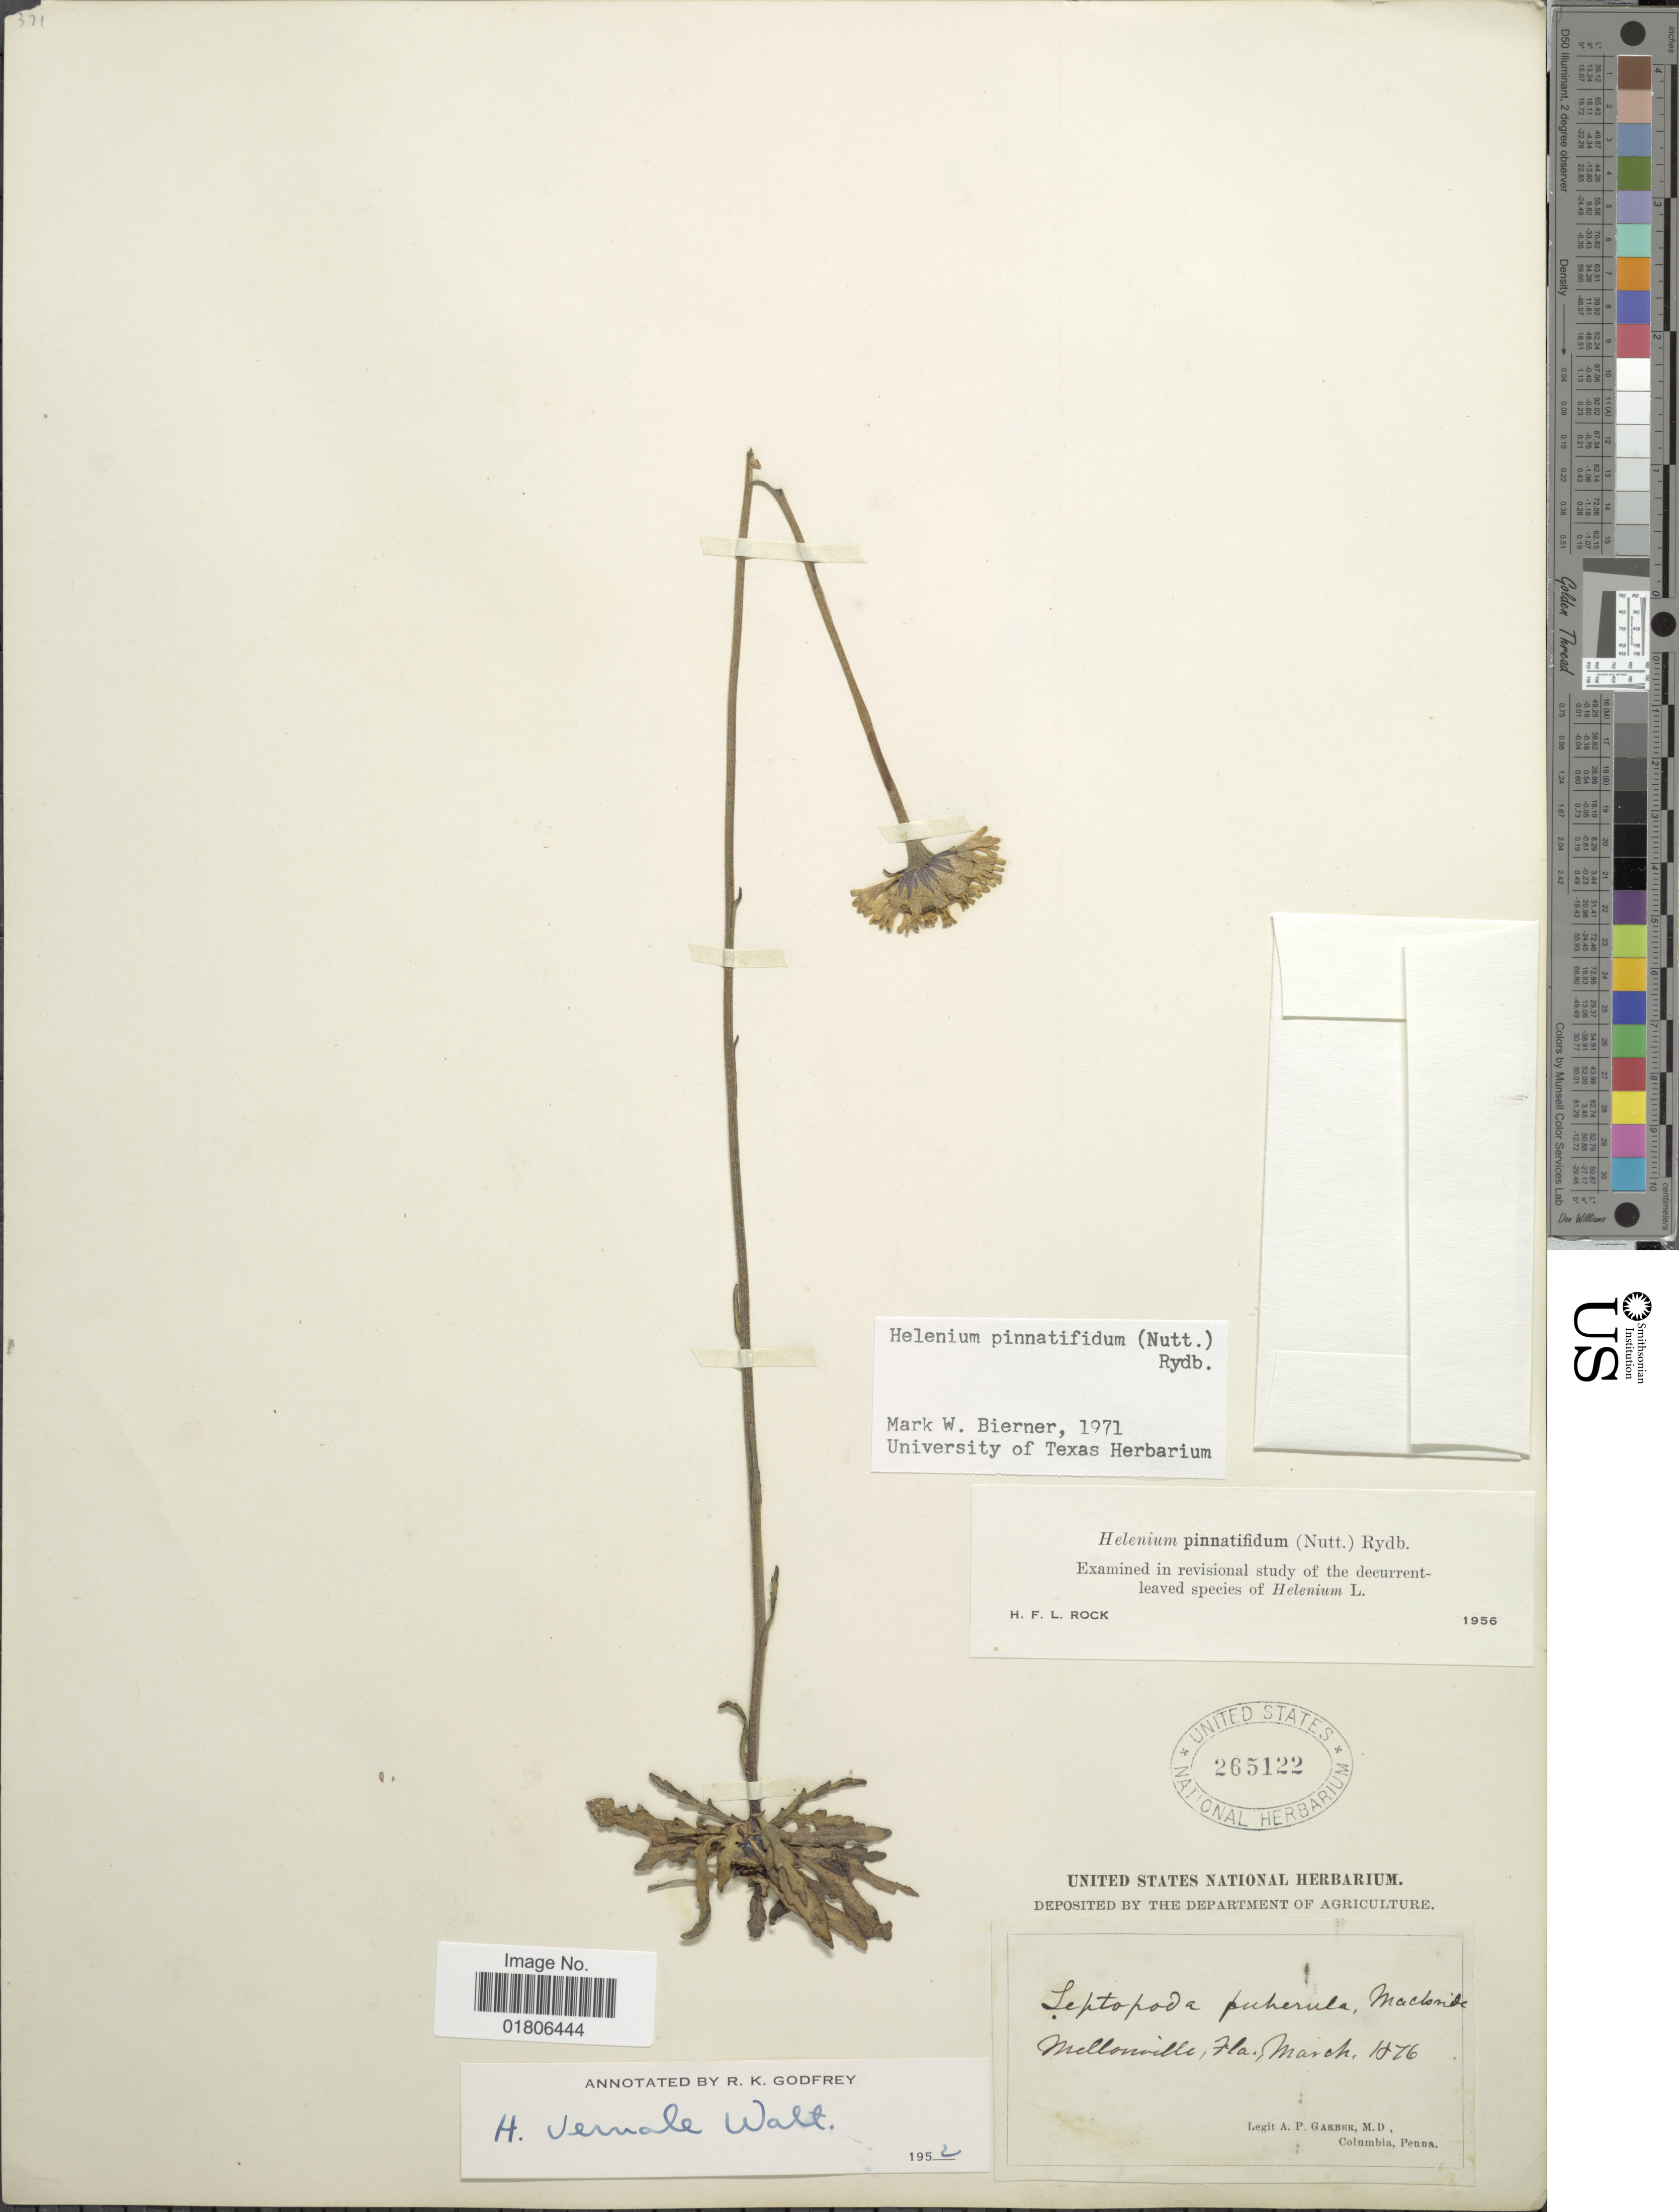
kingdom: Plantae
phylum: Tracheophyta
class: Magnoliopsida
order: Asterales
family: Asteraceae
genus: Helenium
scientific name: Helenium pinnatifidum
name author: (Schwein. ex Nutt.) Rydb.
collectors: A. P. Garber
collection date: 1876-03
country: United States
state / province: Florida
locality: Mellonville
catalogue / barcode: US 265122